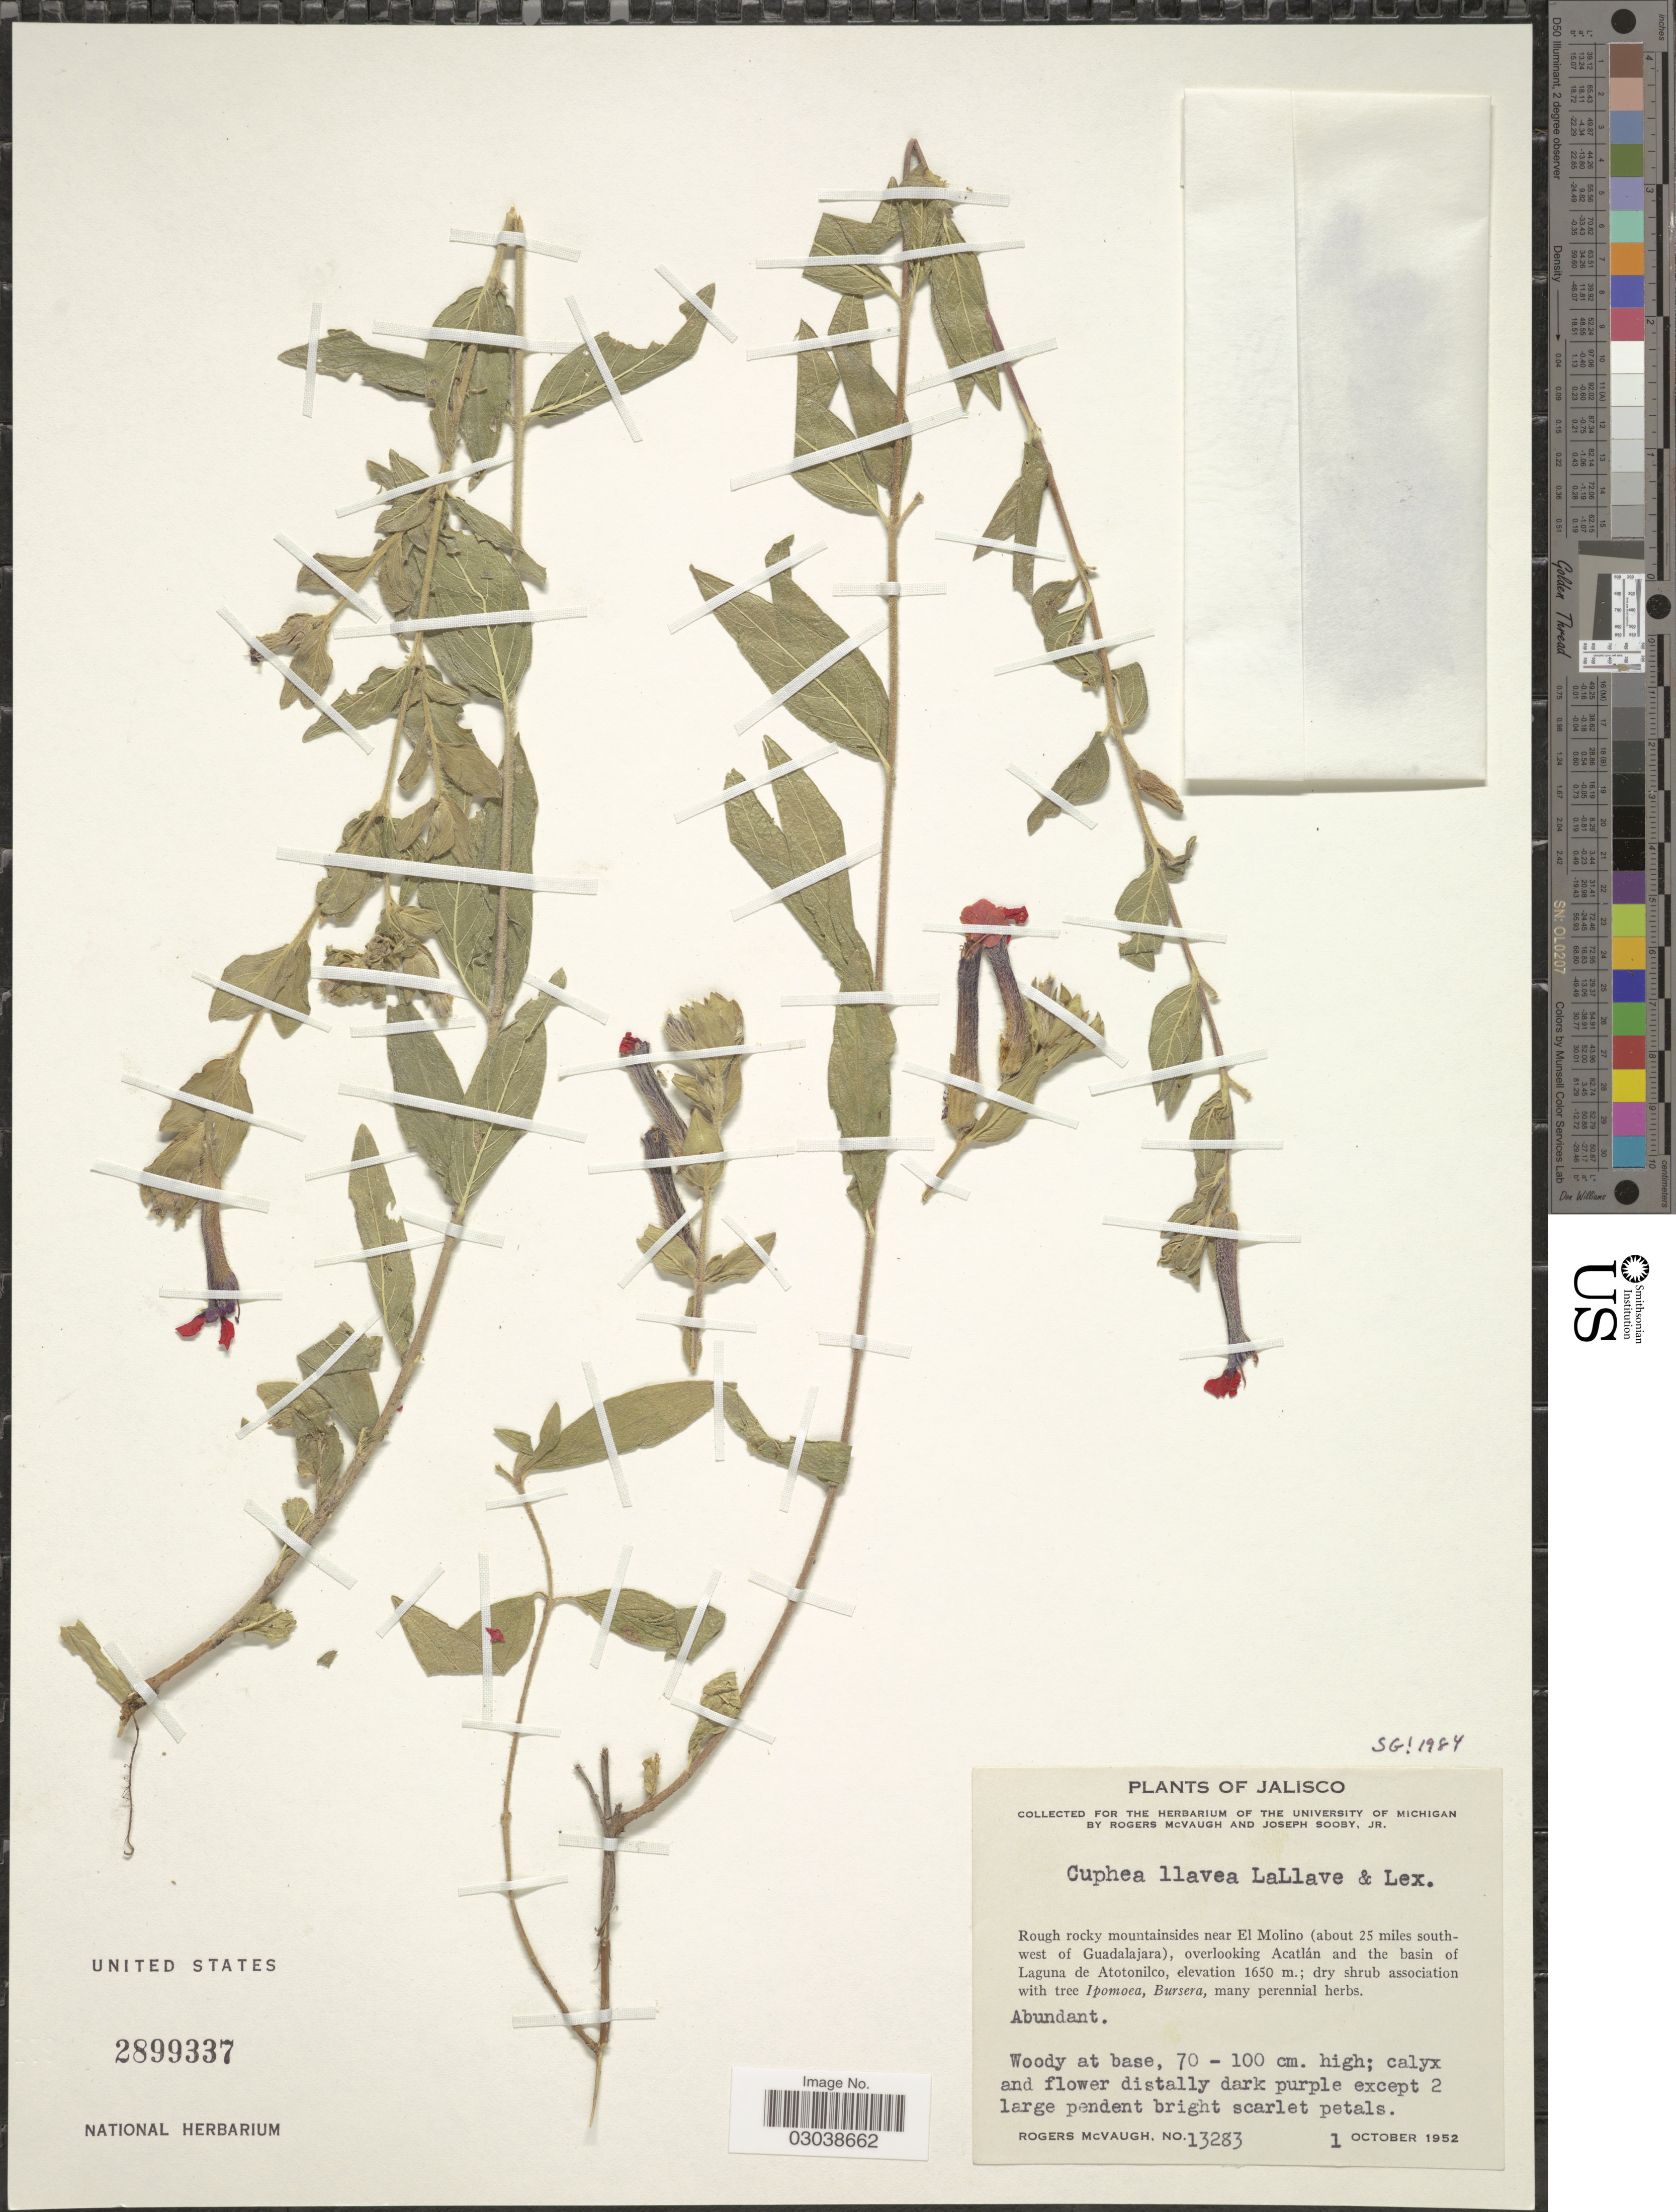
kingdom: Plantae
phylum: Tracheophyta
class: Magnoliopsida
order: Myrtales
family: Lythraceae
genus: Cuphea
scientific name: Cuphea llavea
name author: Lex.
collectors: R. McVaugh & J. Sooby Jr.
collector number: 13283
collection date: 1952-10-01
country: Mexico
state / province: Jalisco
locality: Rough rocky mountains near El Molino (about 25 miles southwest of Guadalajara), overlooking Acatlán and the basin of Laguna de Atotonilco.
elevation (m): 1650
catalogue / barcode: US 2899337